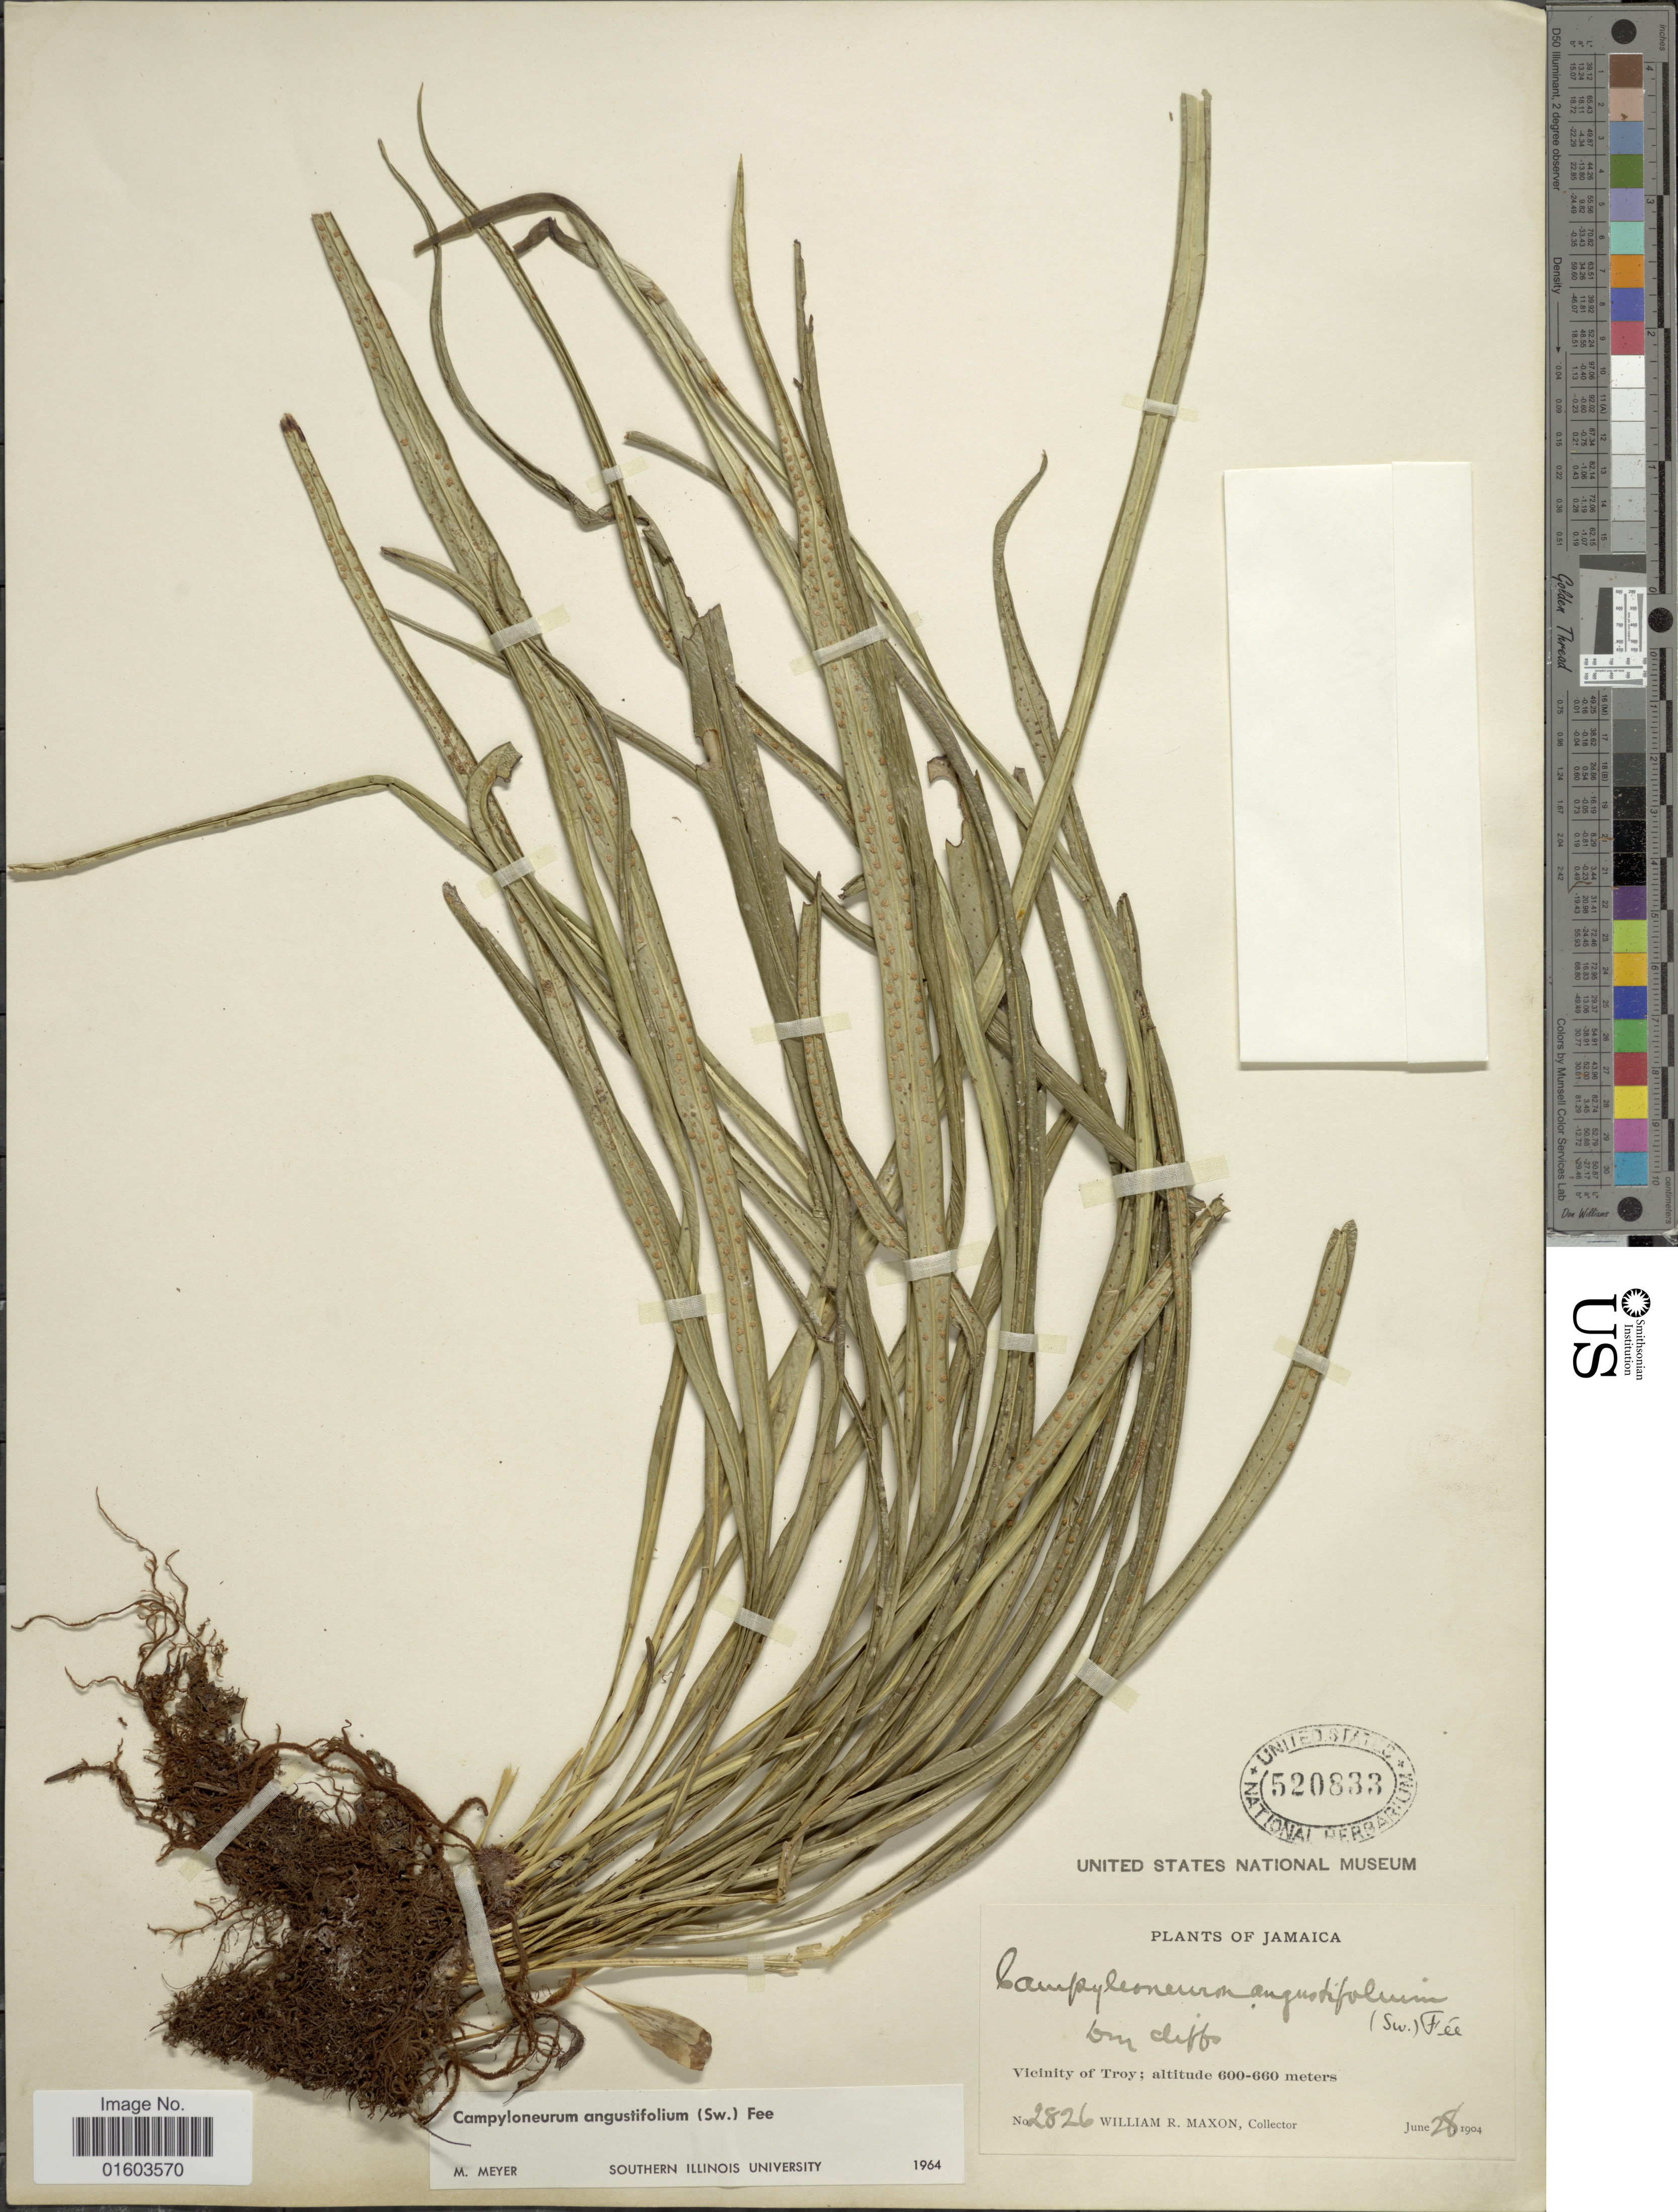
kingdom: Plantae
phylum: Tracheophyta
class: Polypodiopsida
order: Polypodiales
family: Polypodiaceae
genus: Campyloneurum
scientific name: Campyloneurum angustifolium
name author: (Sw.) Fée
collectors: W. R. Maxon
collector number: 2826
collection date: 1904-06-28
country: Jamaica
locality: Vicinity of Troy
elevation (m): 600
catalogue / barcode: US 520833